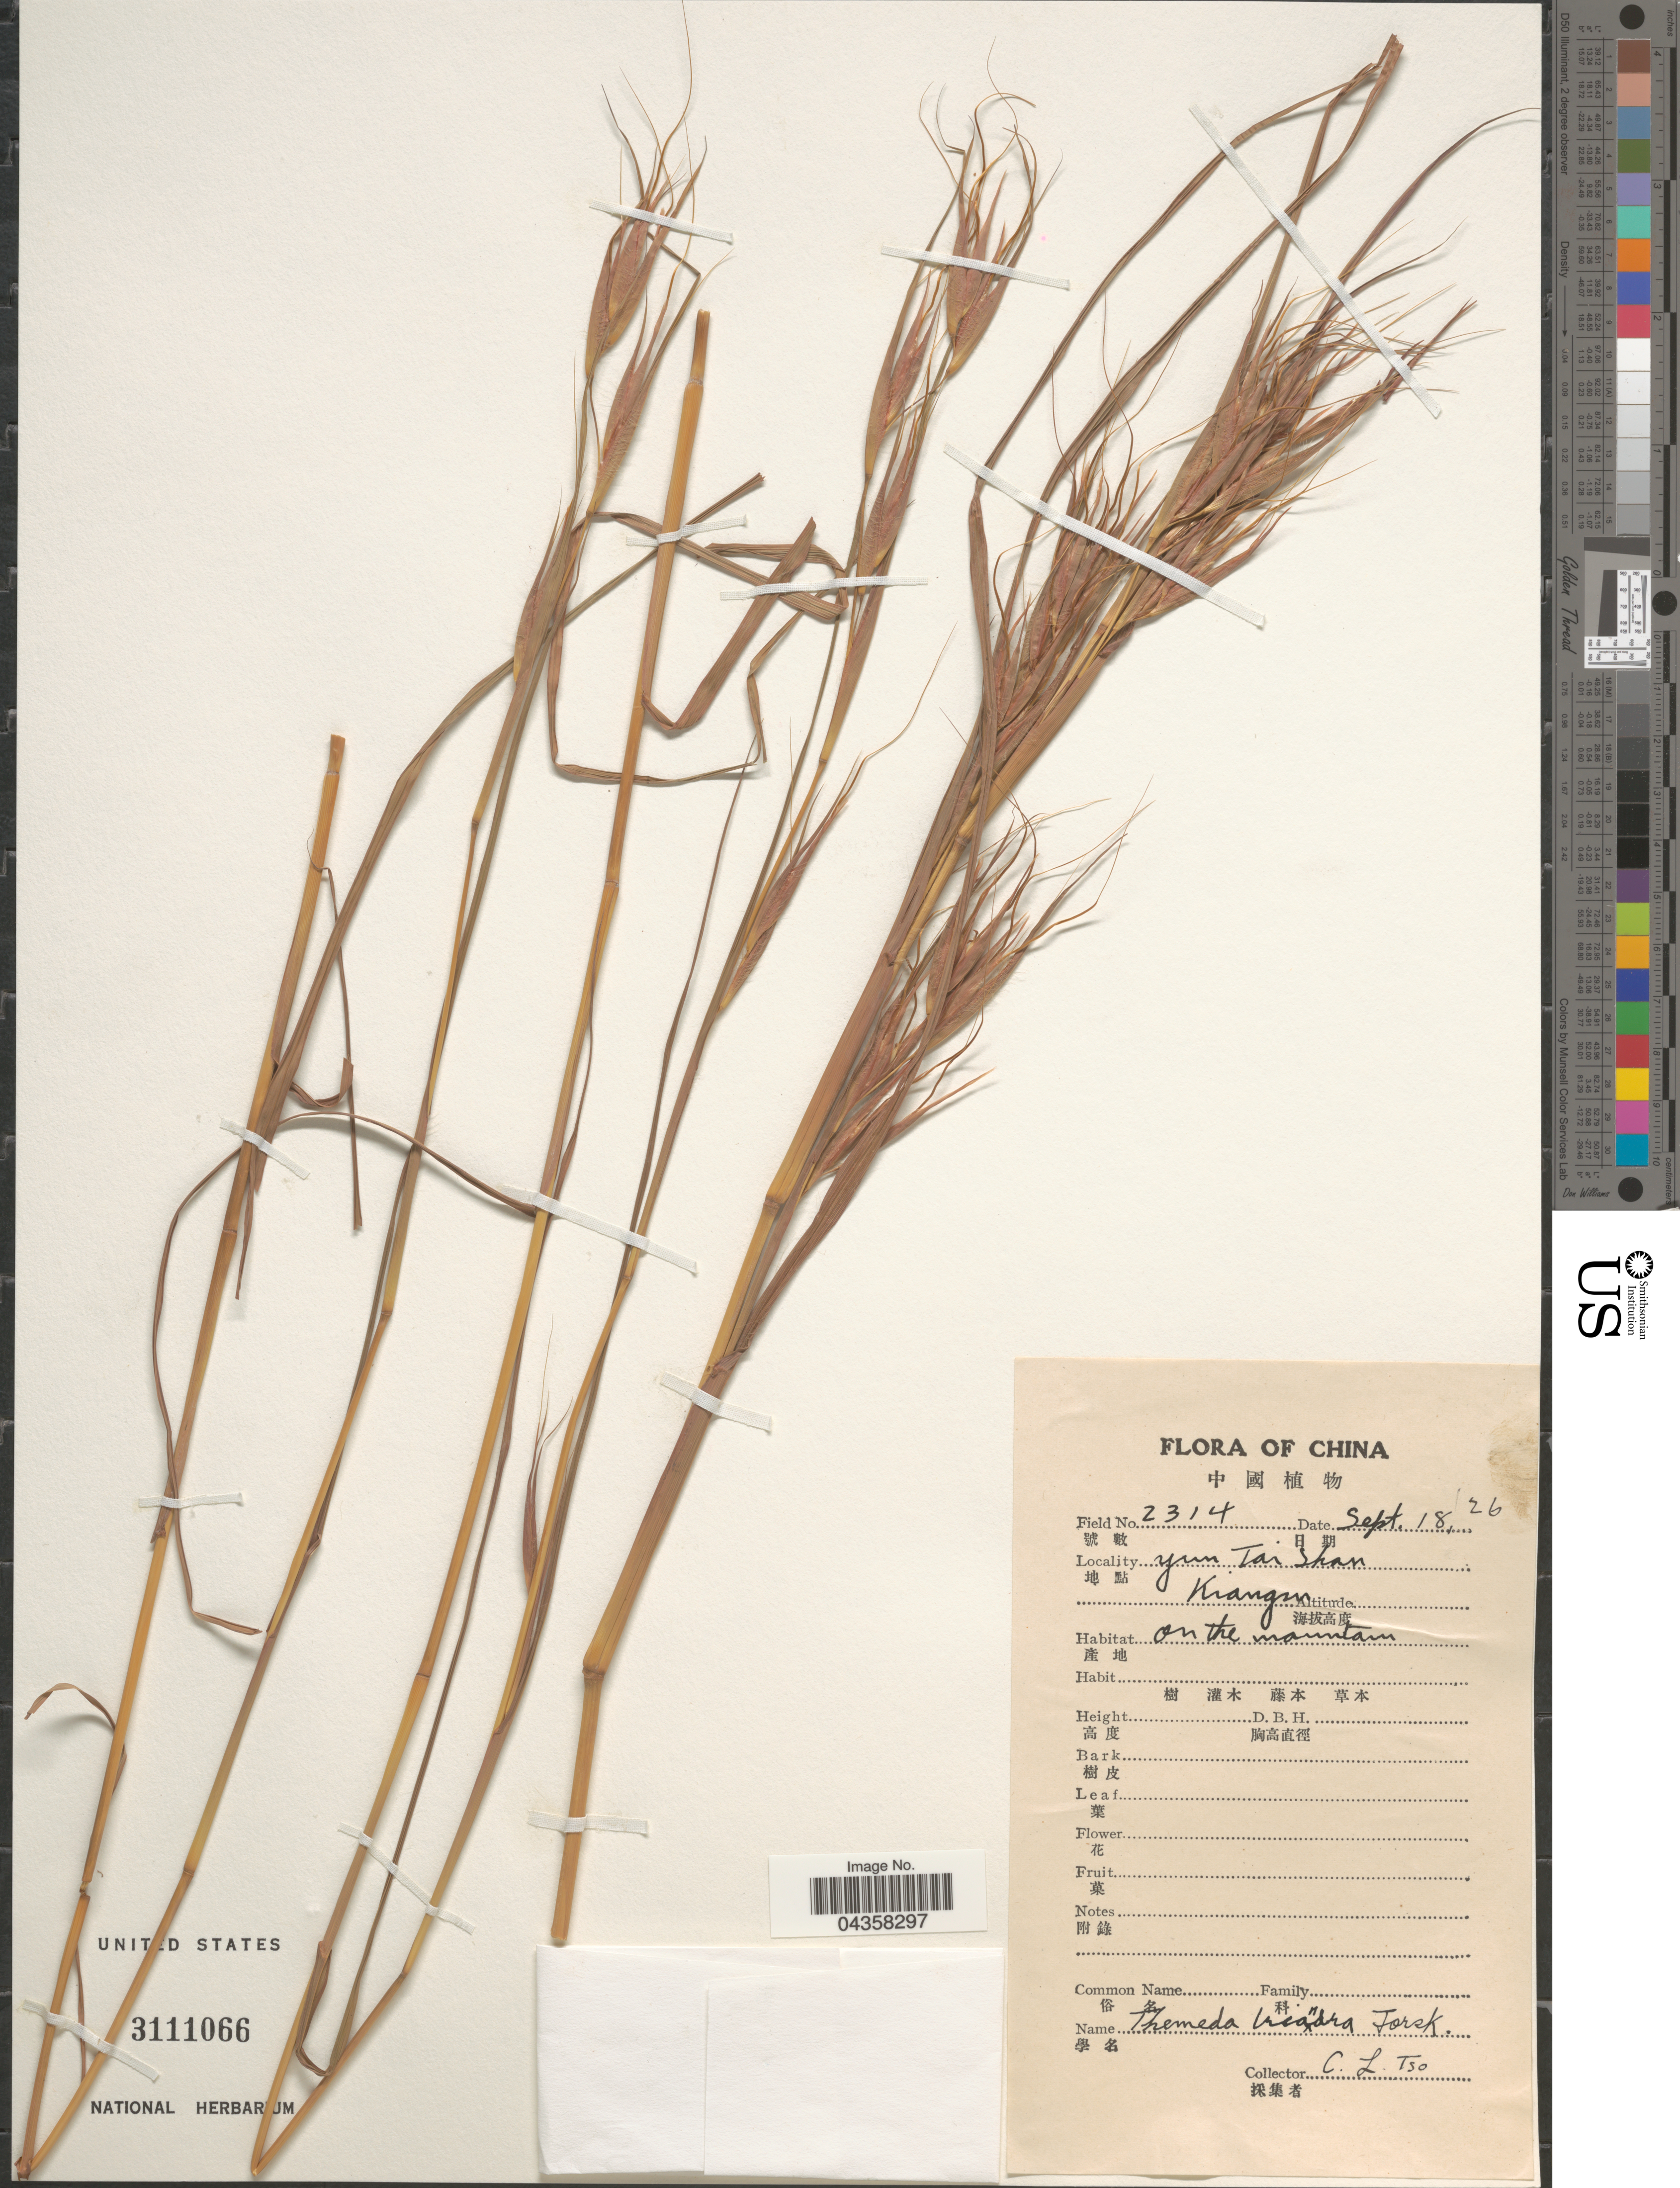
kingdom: Plantae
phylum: Tracheophyta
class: Liliopsida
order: Poales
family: Poaceae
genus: Themeda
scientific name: Themeda triandra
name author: Forssk.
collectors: C. Tso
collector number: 2314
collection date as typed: Transcribed d/m/y: 18/9/26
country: China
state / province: Jiangsu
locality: Yun Tai Shan, Kiangsu x.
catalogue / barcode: US 3111066